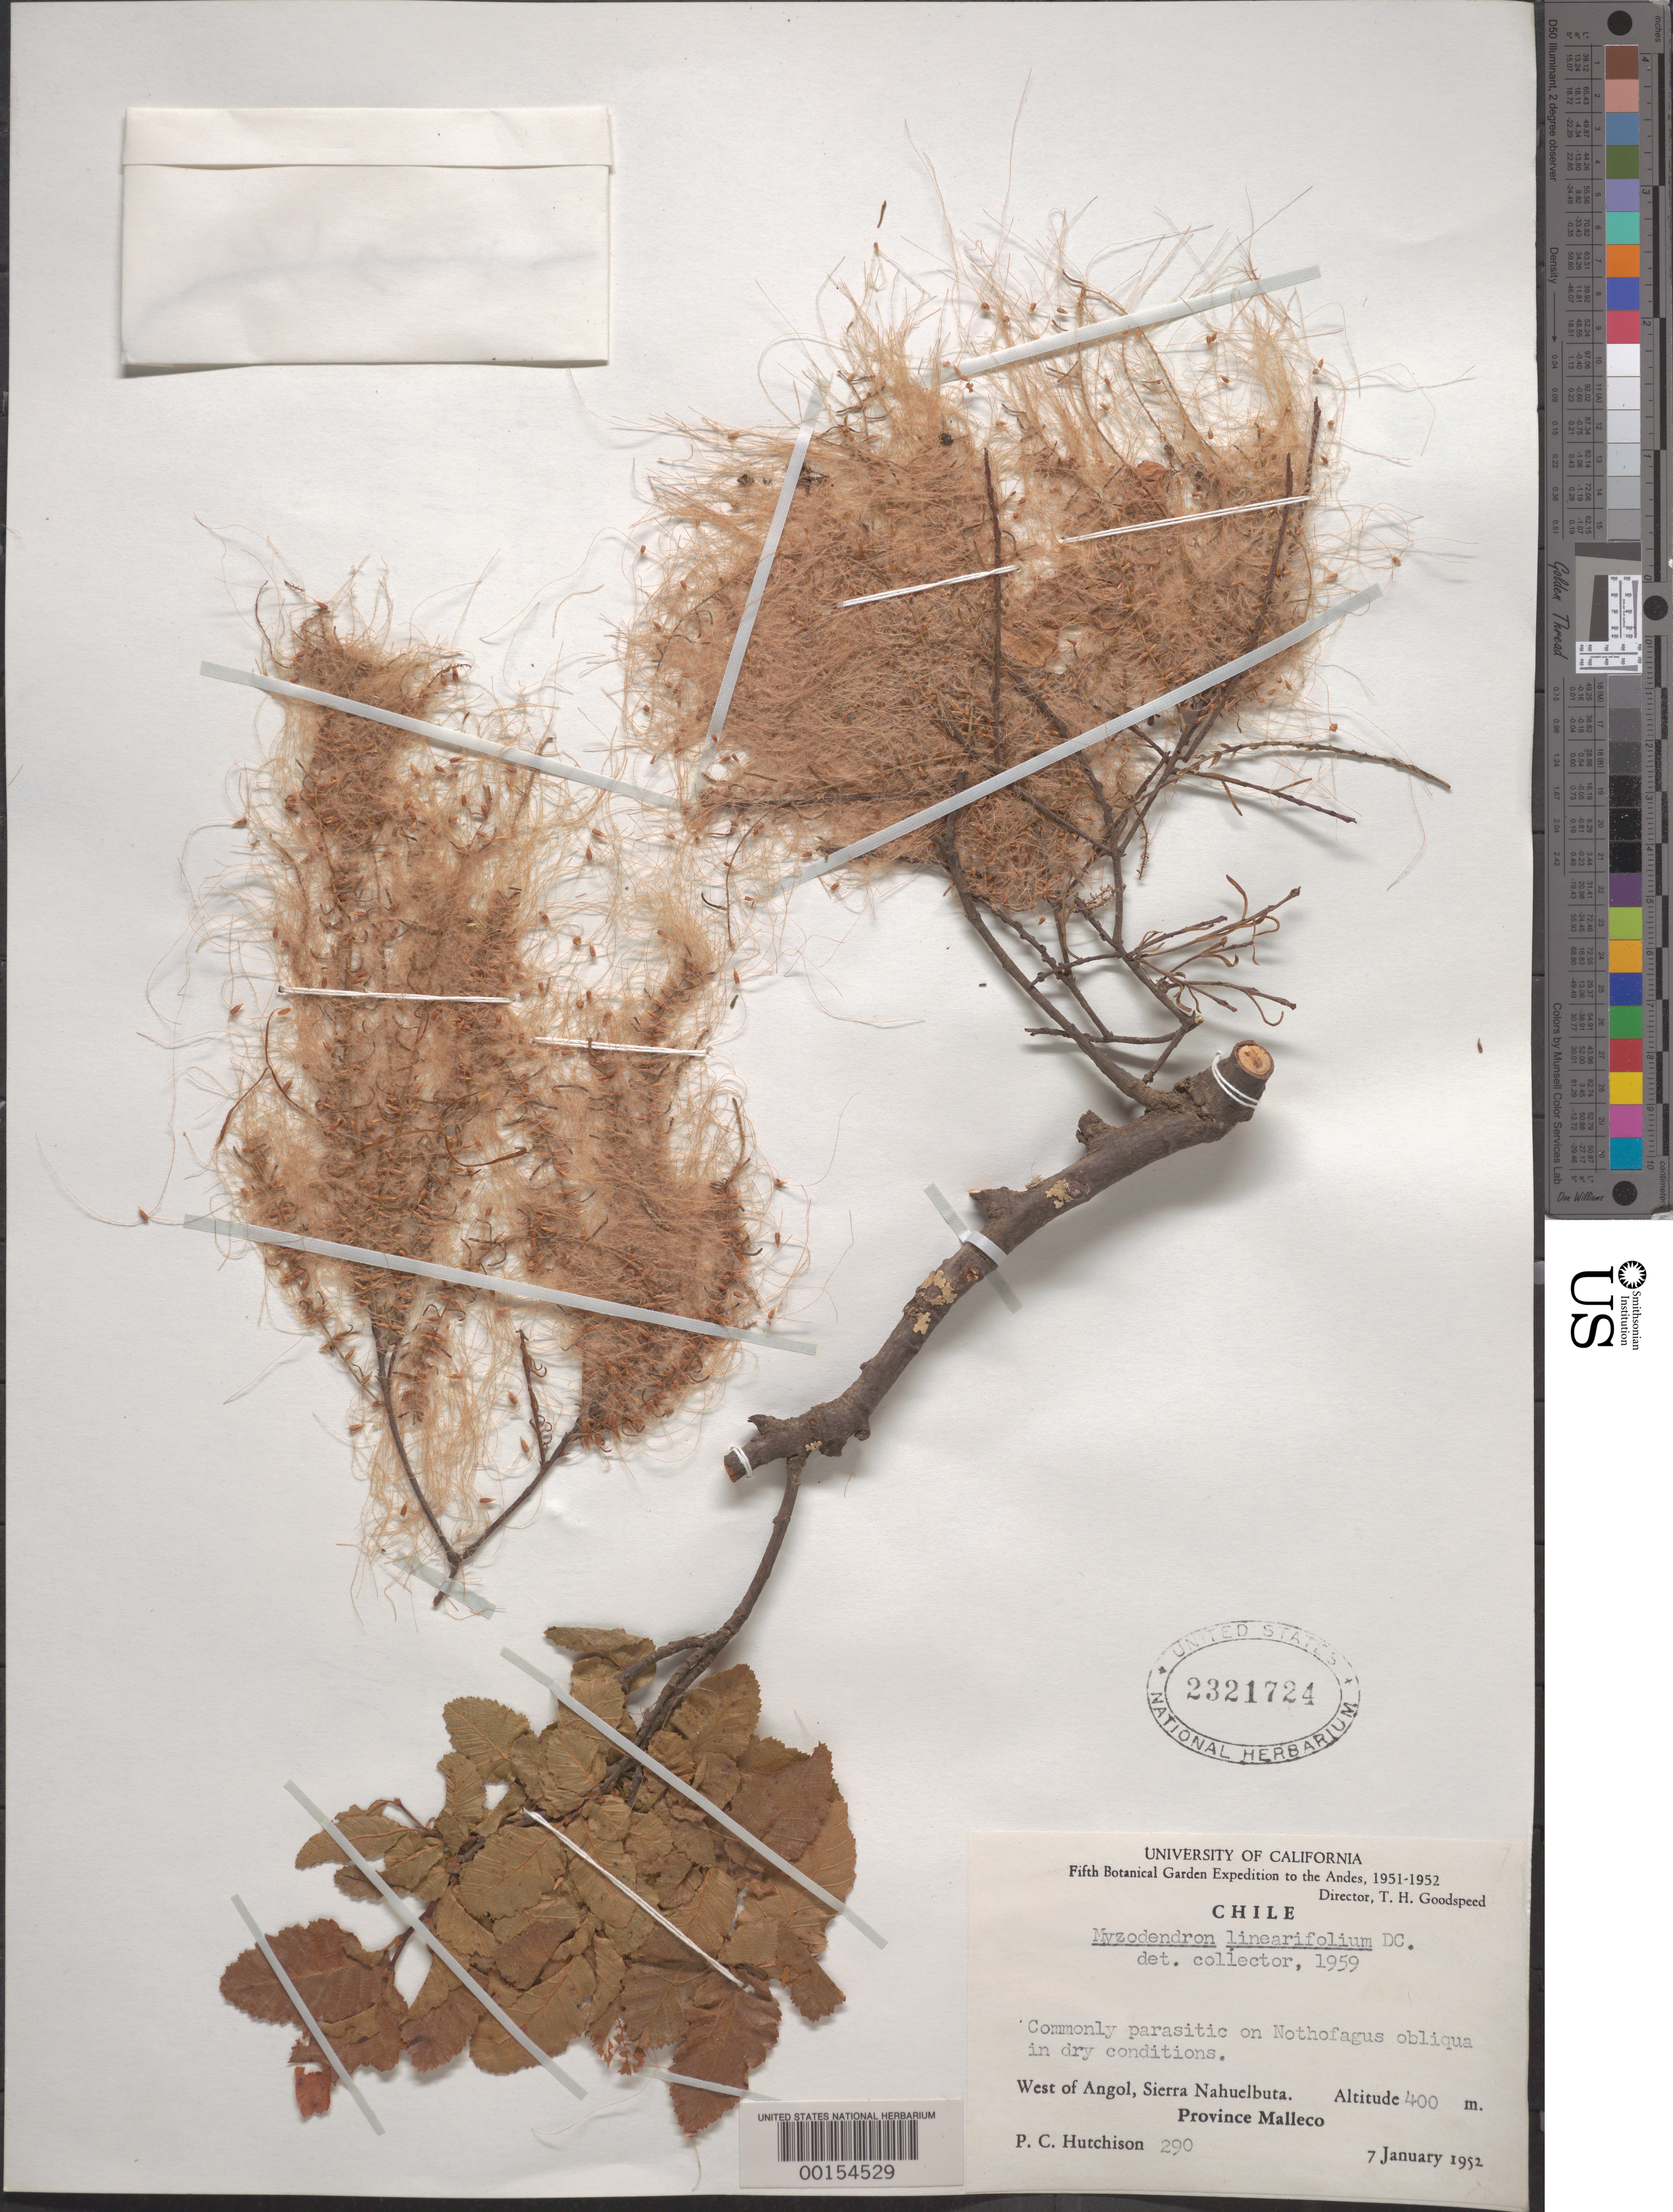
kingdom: Plantae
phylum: Tracheophyta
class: Magnoliopsida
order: Santalales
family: Misodendraceae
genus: Misodendrum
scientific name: Misodendrum linearifolium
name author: DC.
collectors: P. C. Hutchison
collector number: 290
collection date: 1952-01-07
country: Chile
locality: The Andes. West of Angol, Sierra Nahuelbuta. Province Malleco.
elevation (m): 400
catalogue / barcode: US 2321724